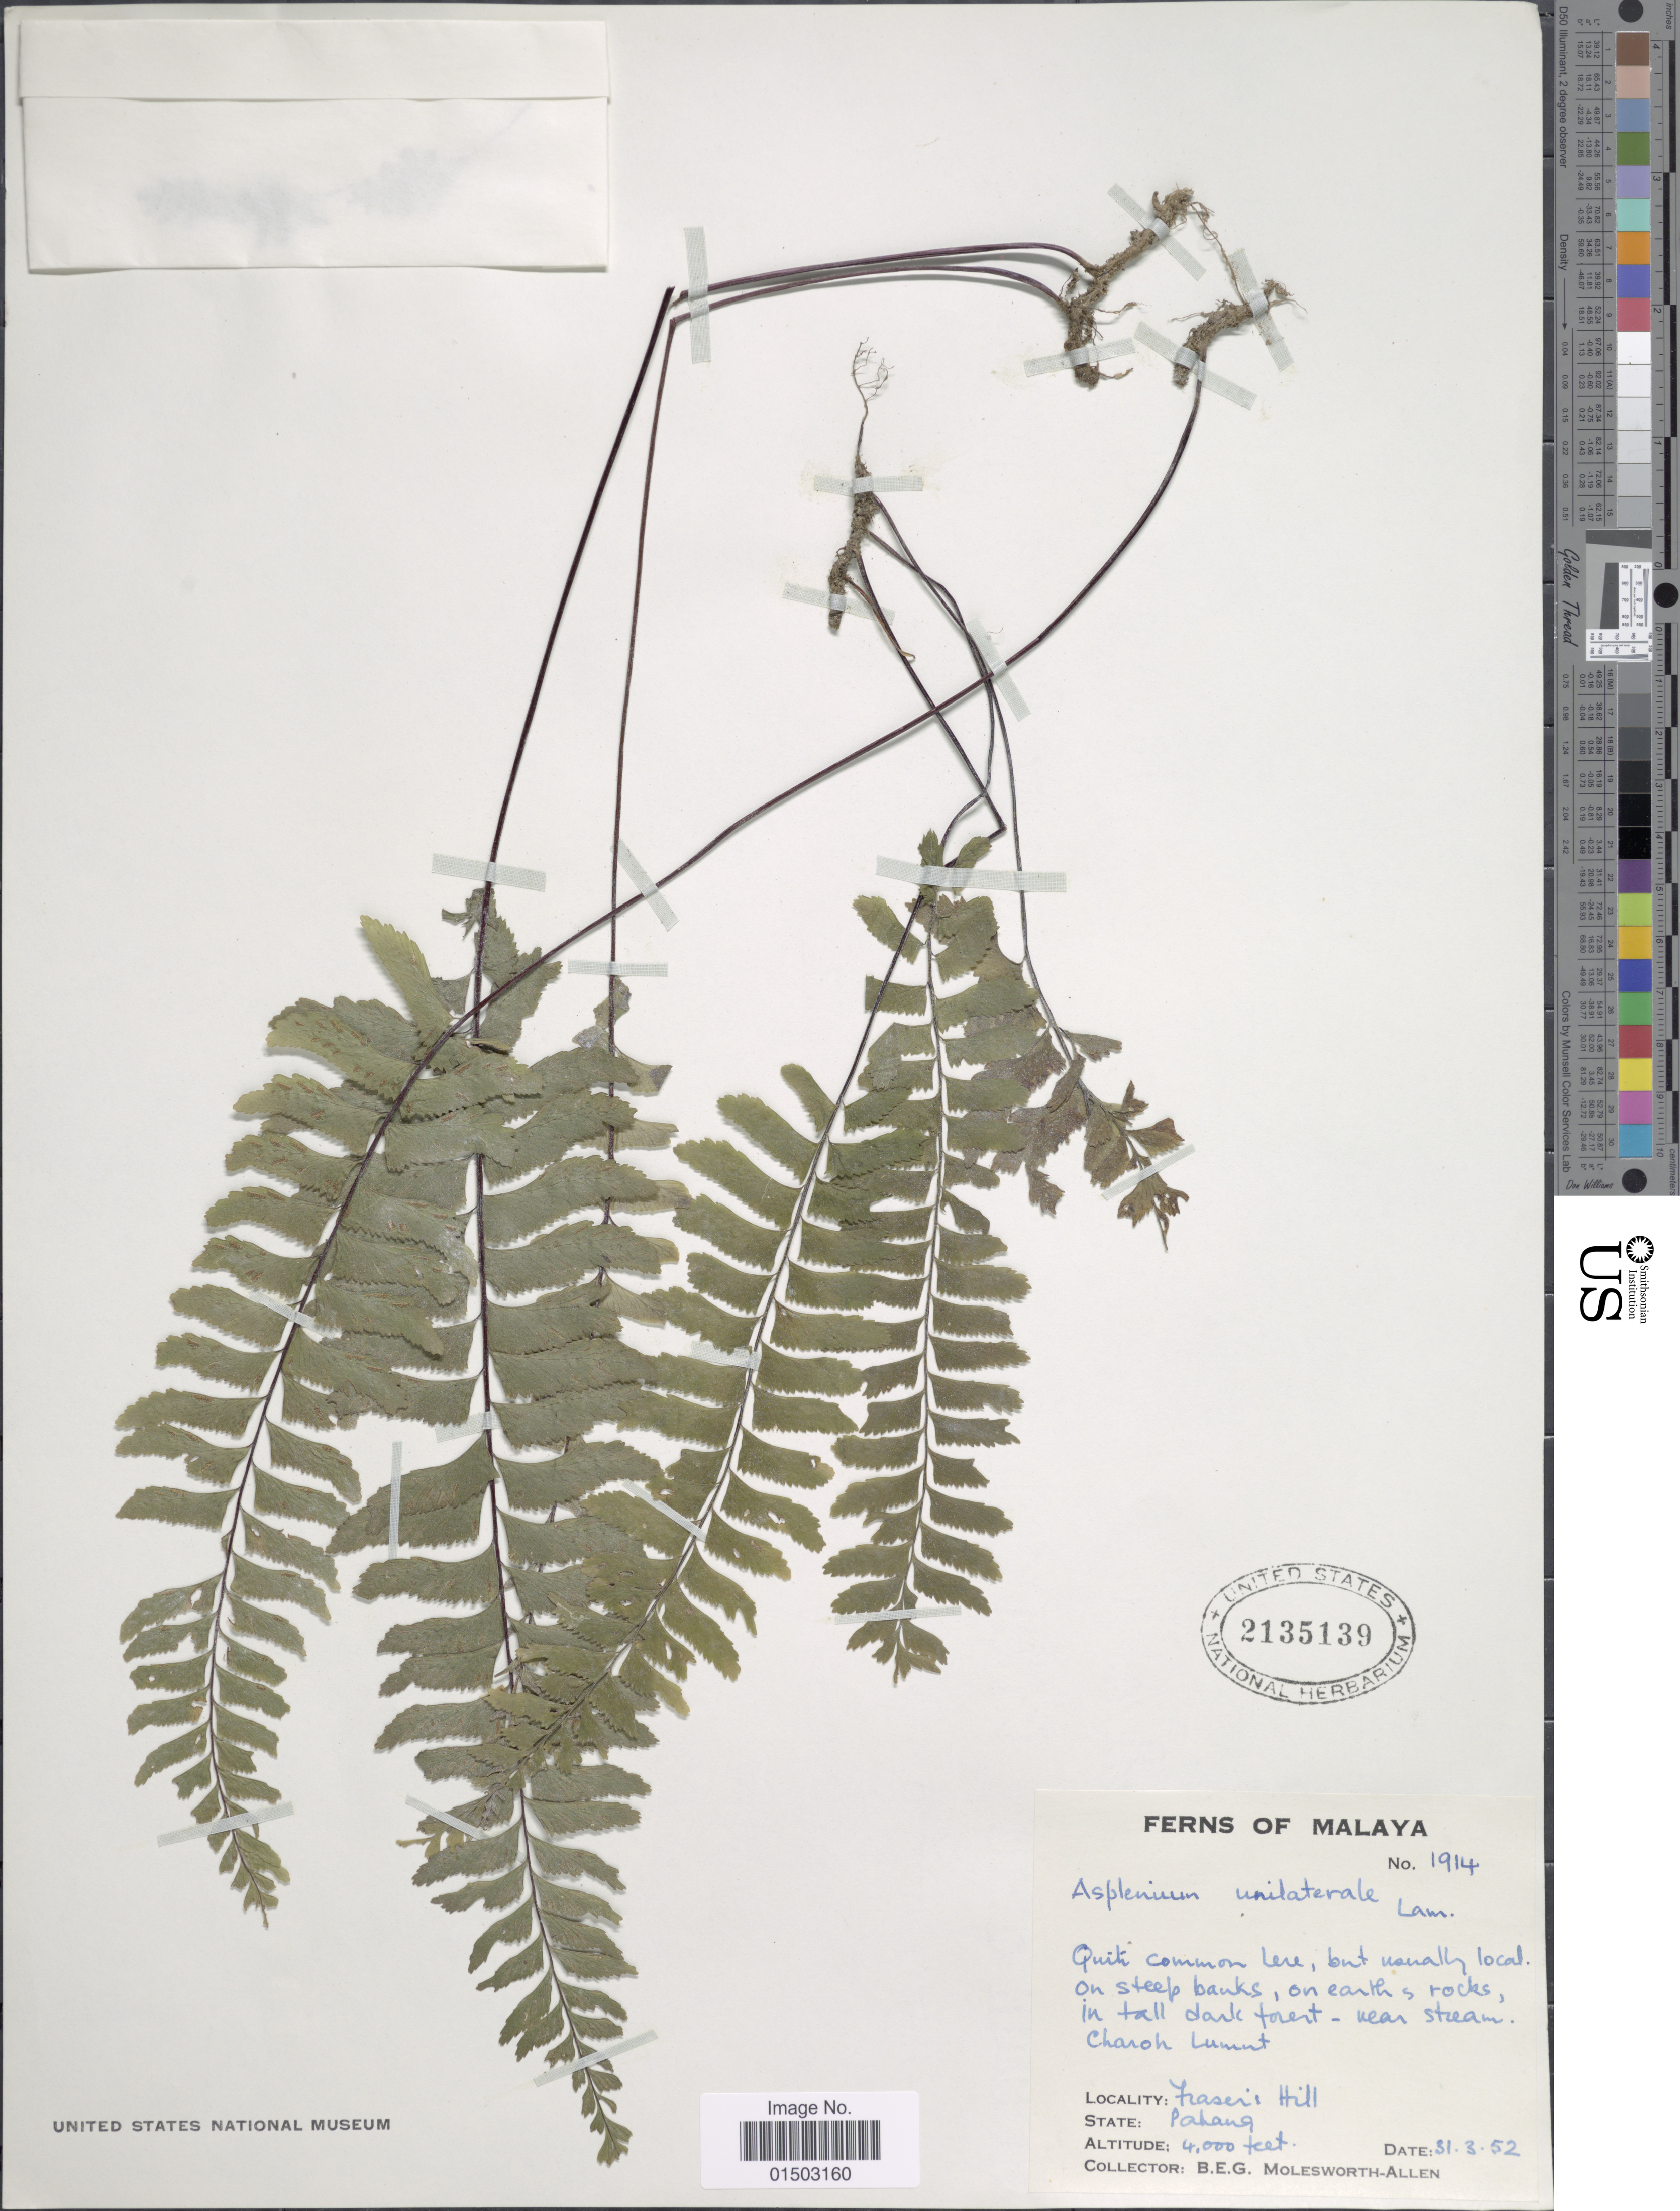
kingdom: Plantae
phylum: Tracheophyta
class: Polypodiopsida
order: Polypodiales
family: Aspleniaceae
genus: Hymenasplenium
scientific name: Hymenasplenium unilaterale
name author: (Lam.) Hayata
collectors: B. E. G. Molesworth-Allen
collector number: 1914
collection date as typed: Transcribed d/m/y: 31/3/52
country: Malaysia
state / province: Pahang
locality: Charoh Lumut, Fraser's Hill [Bukit Fraser]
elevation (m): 1219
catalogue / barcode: US 2135139